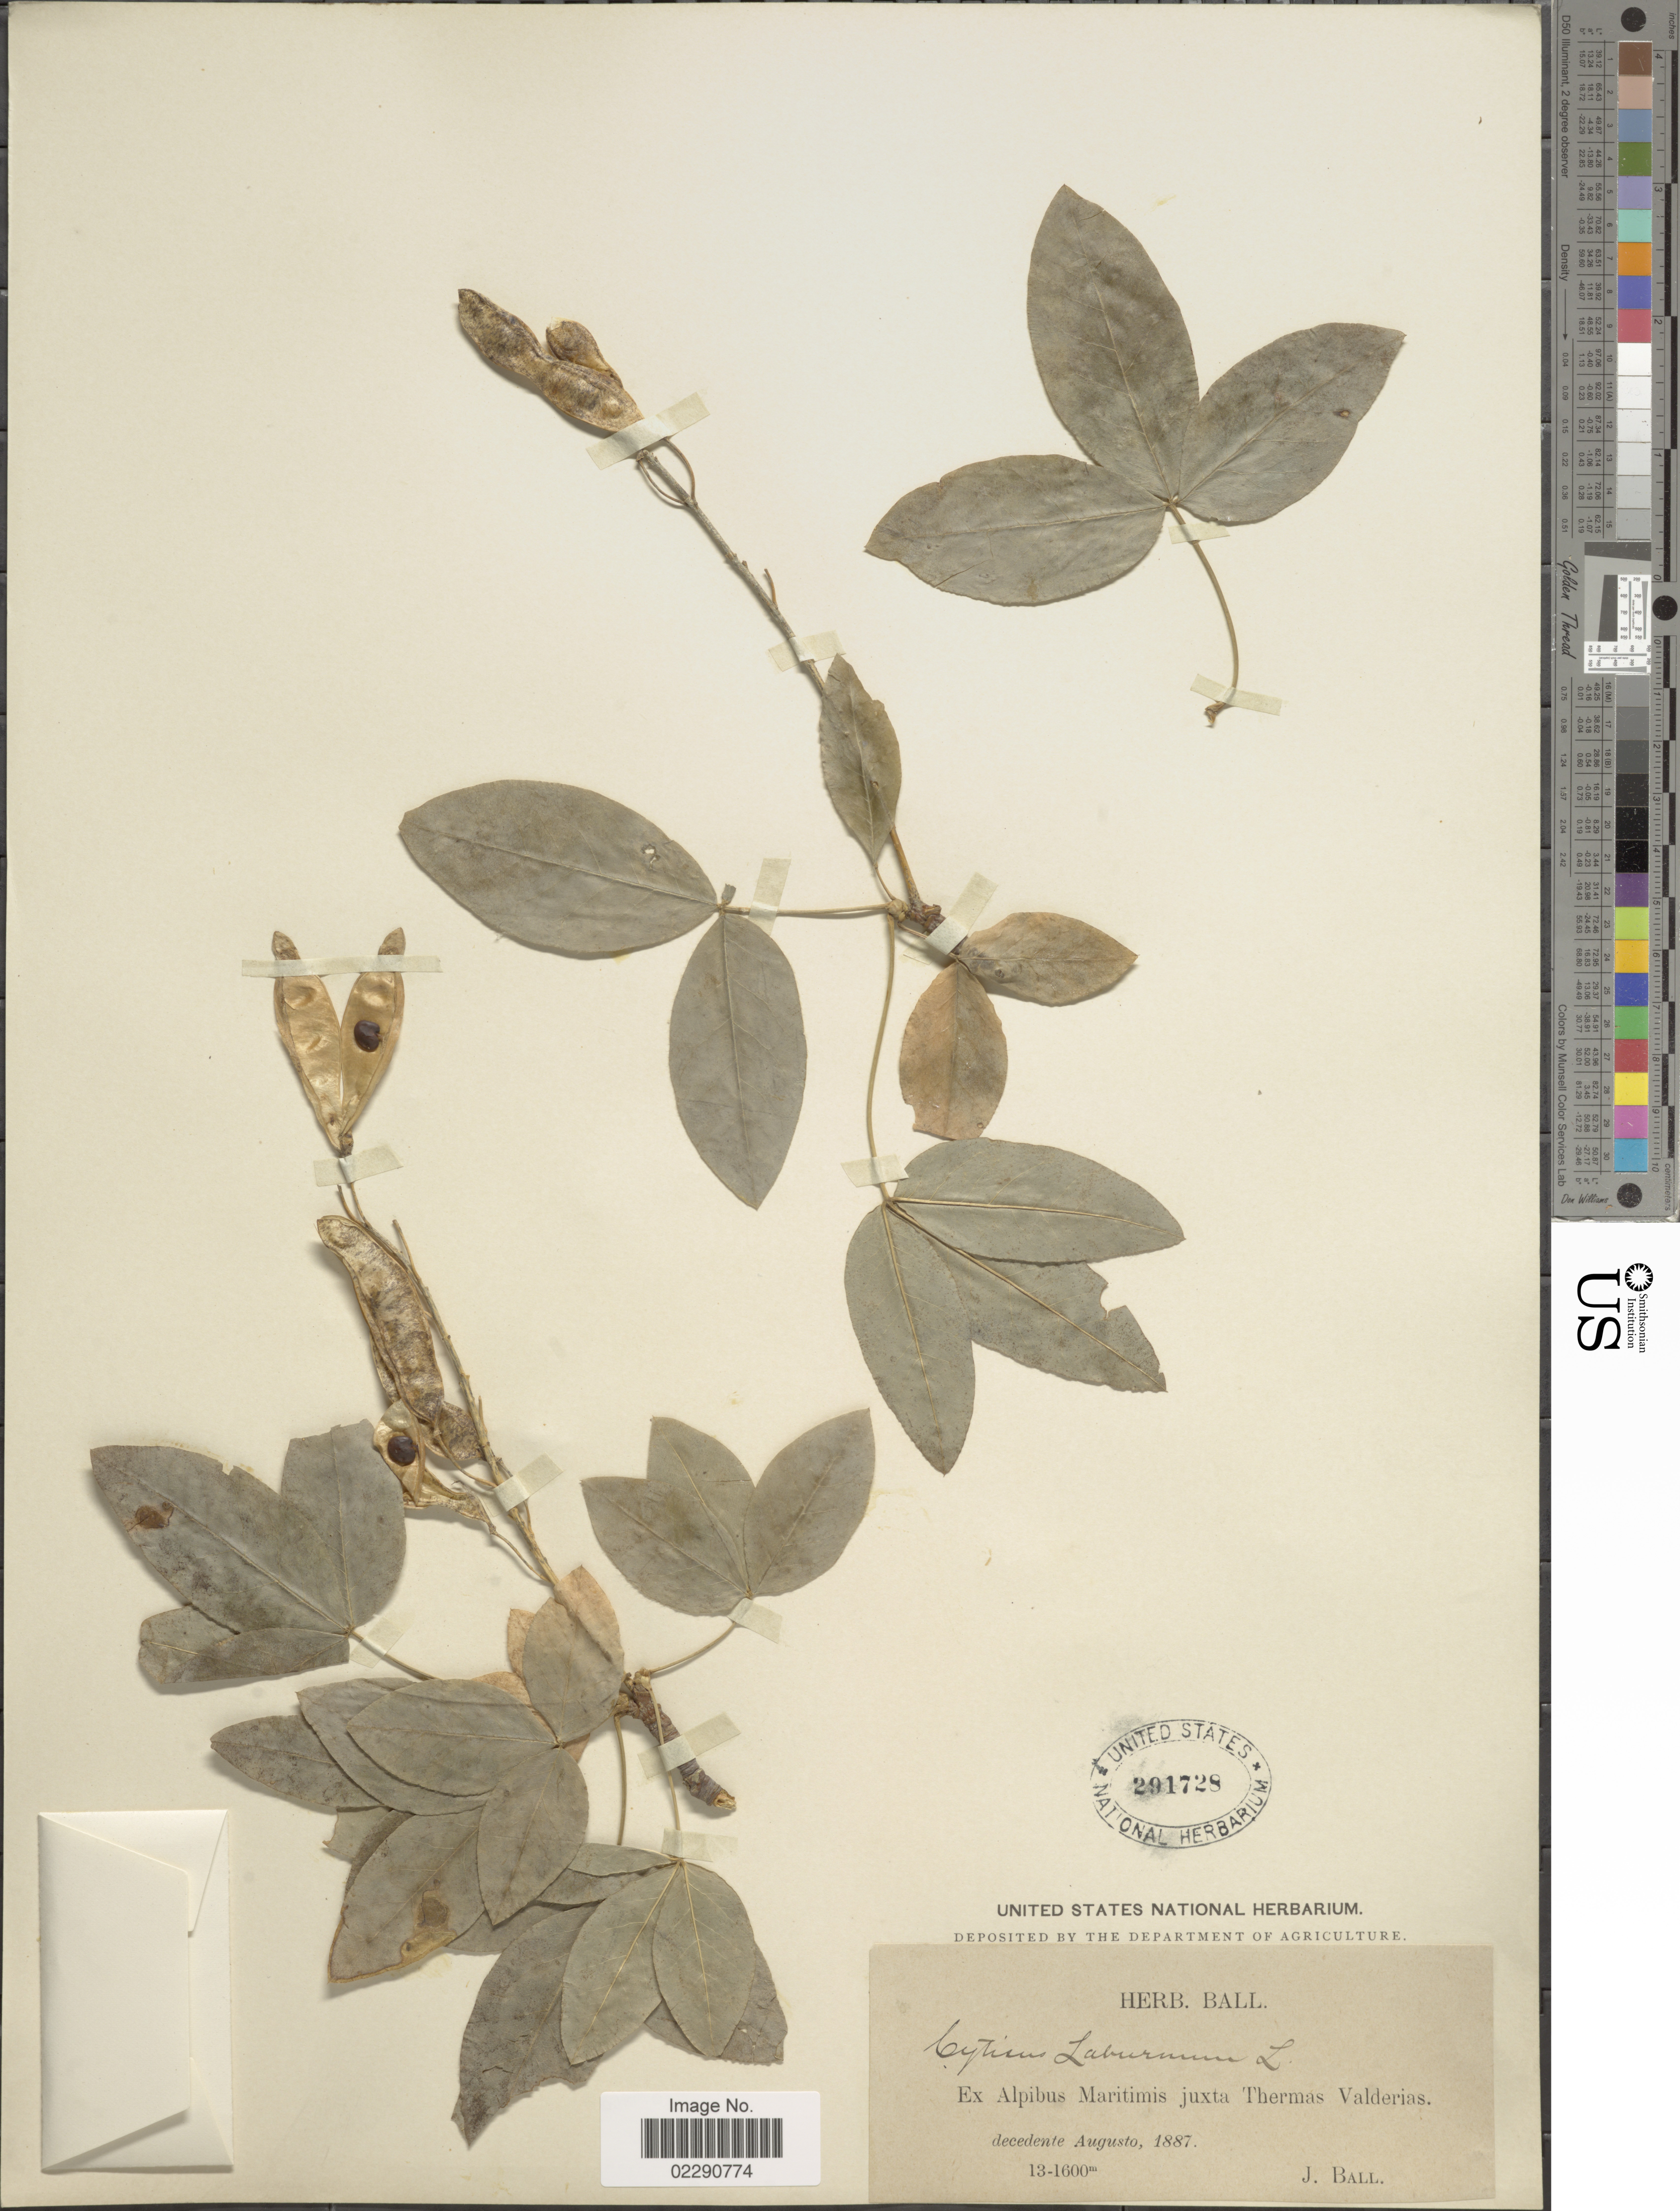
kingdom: Plantae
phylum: Tracheophyta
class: Magnoliopsida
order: Fabales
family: Fabaceae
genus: Laburnum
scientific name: Laburnum anagyroides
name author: Medik.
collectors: J. Roybal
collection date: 1887-08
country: France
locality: Alpibus Maritimis juxta Thermas Valderias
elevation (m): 1300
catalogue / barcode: US 291728